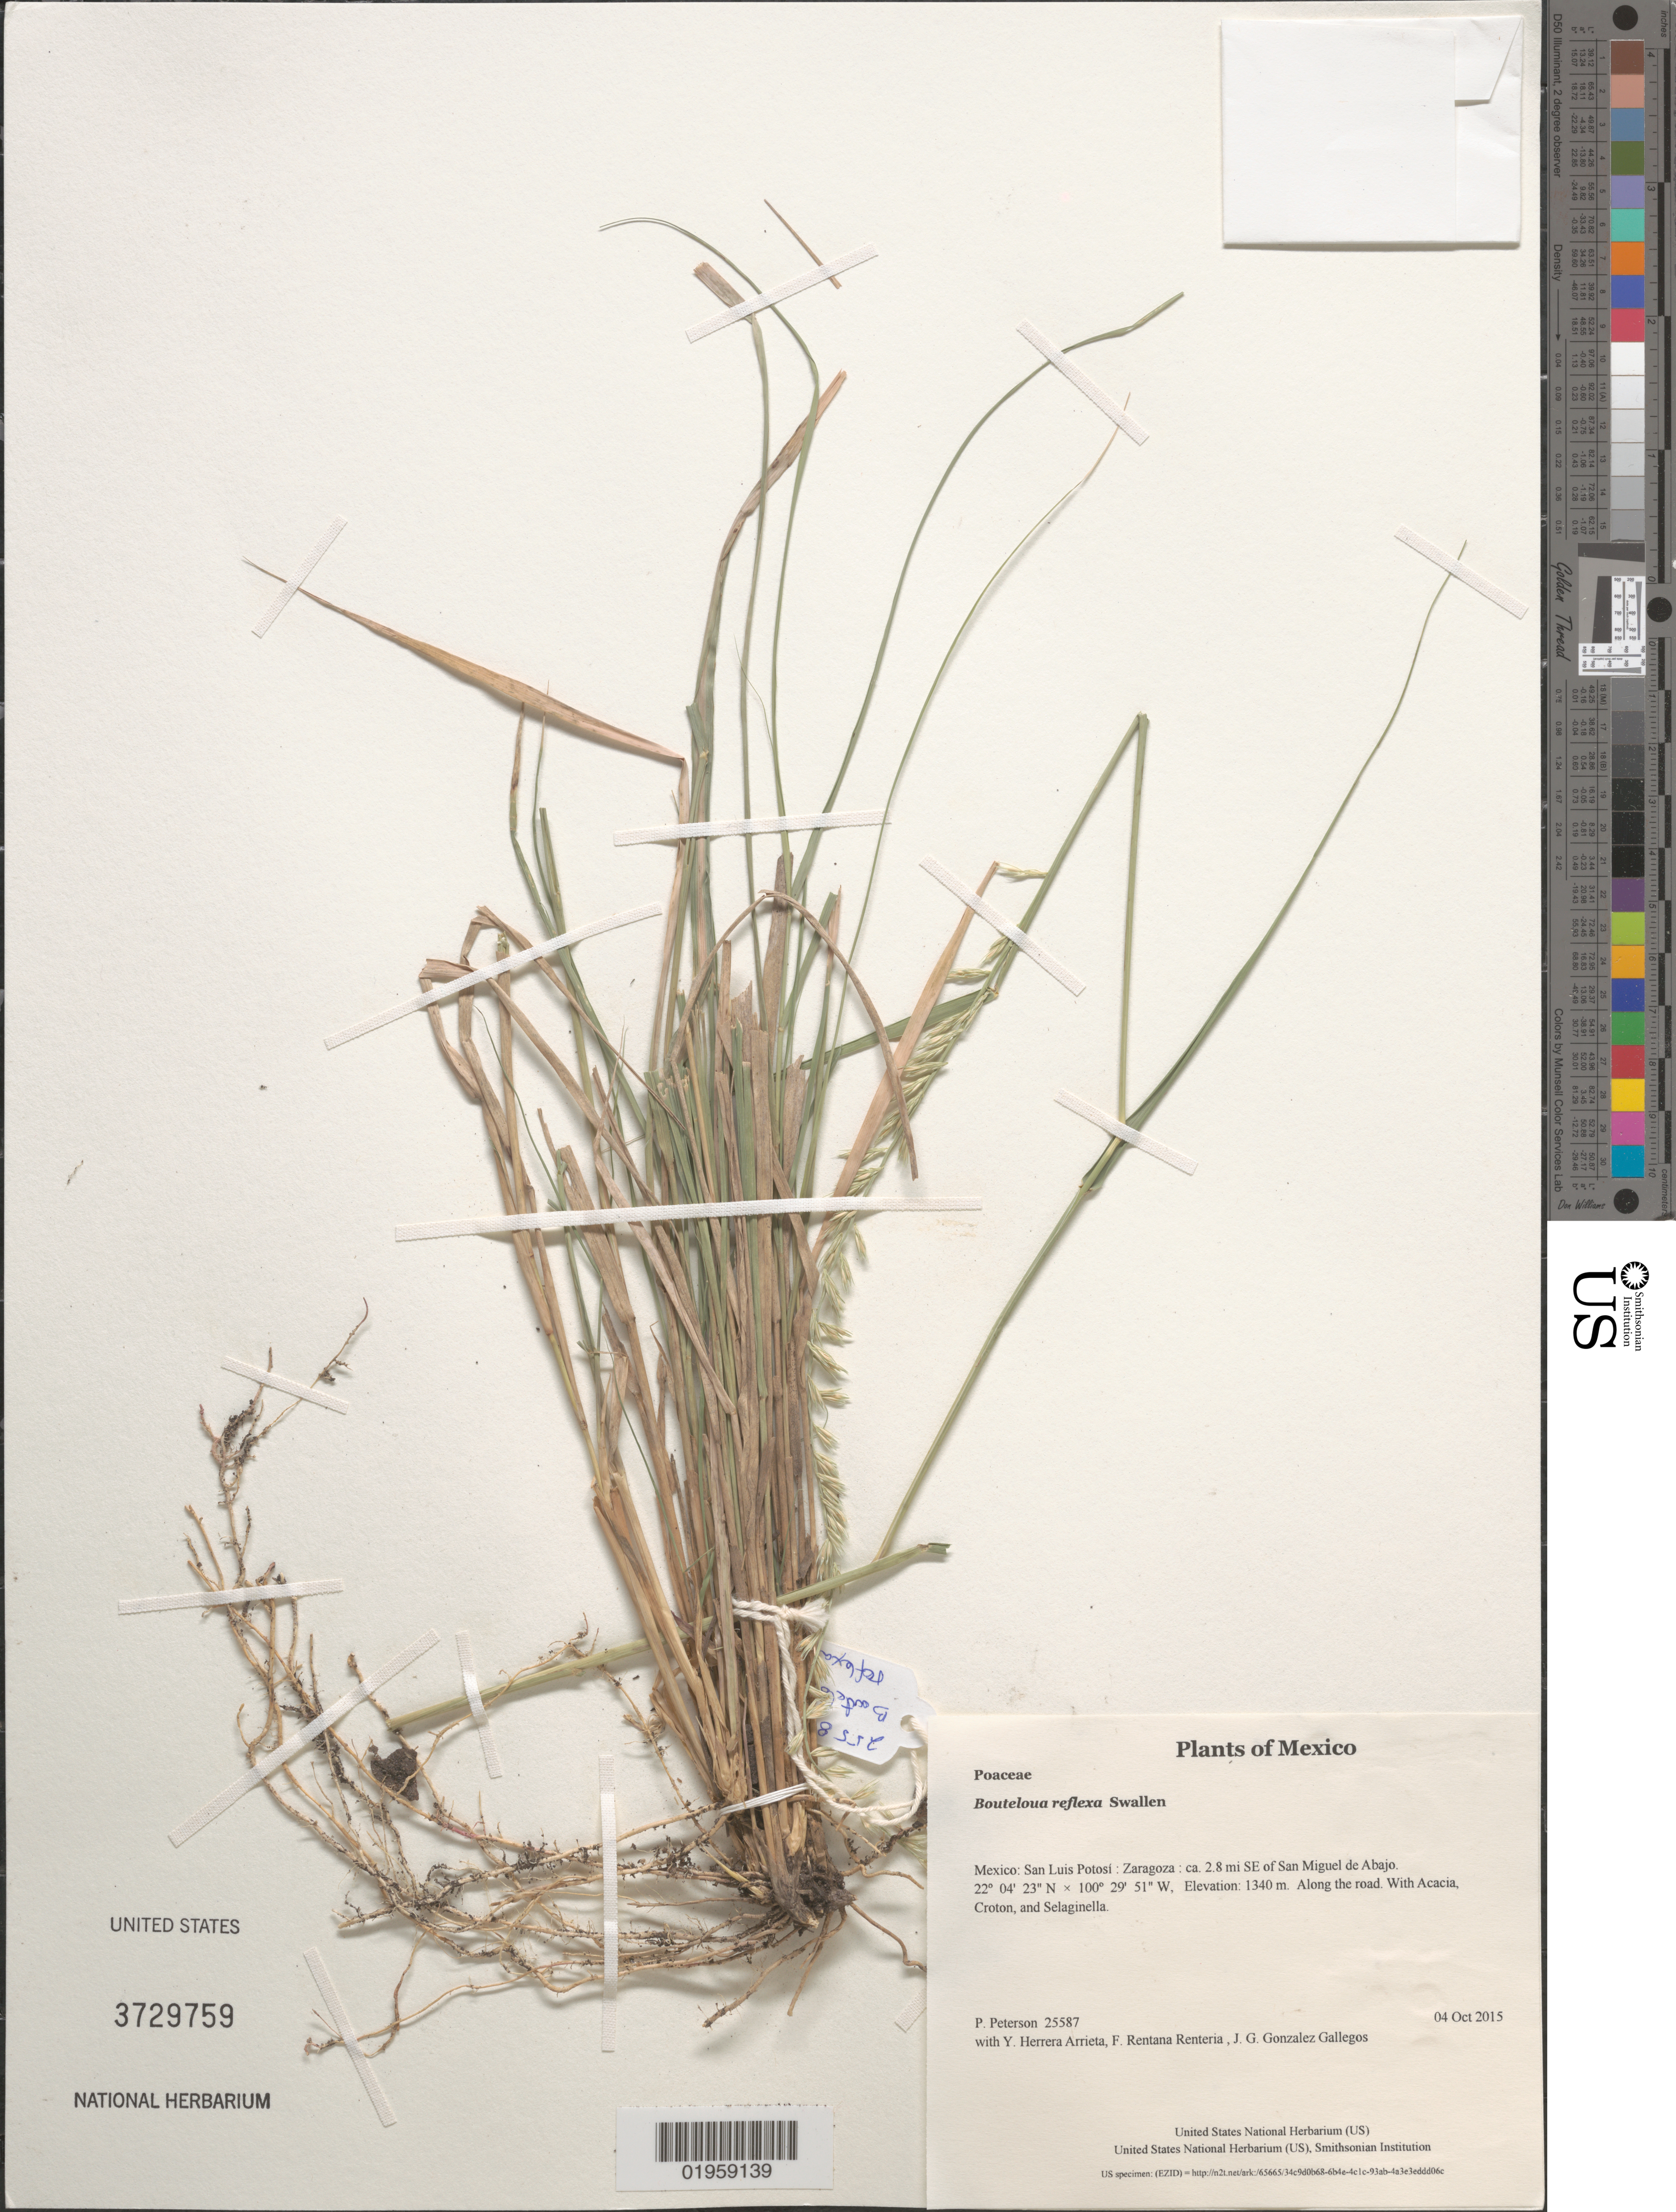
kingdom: Plantae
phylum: Tracheophyta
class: Liliopsida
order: Poales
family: Poaceae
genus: Bouteloua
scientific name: Bouteloua reflexa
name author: Swallen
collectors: P. M. Peterson, Y. Herrera Arrieta, F. Rentana Renteria & J. G. Gonzalez Gallegos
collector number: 25587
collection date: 2015-10-04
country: Mexico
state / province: San Luis Potosí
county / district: Zaragoza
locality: ca. 2.8 mi SE of San Miguel de Abajo.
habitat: Along the road.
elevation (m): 1340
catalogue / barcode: US 3729759